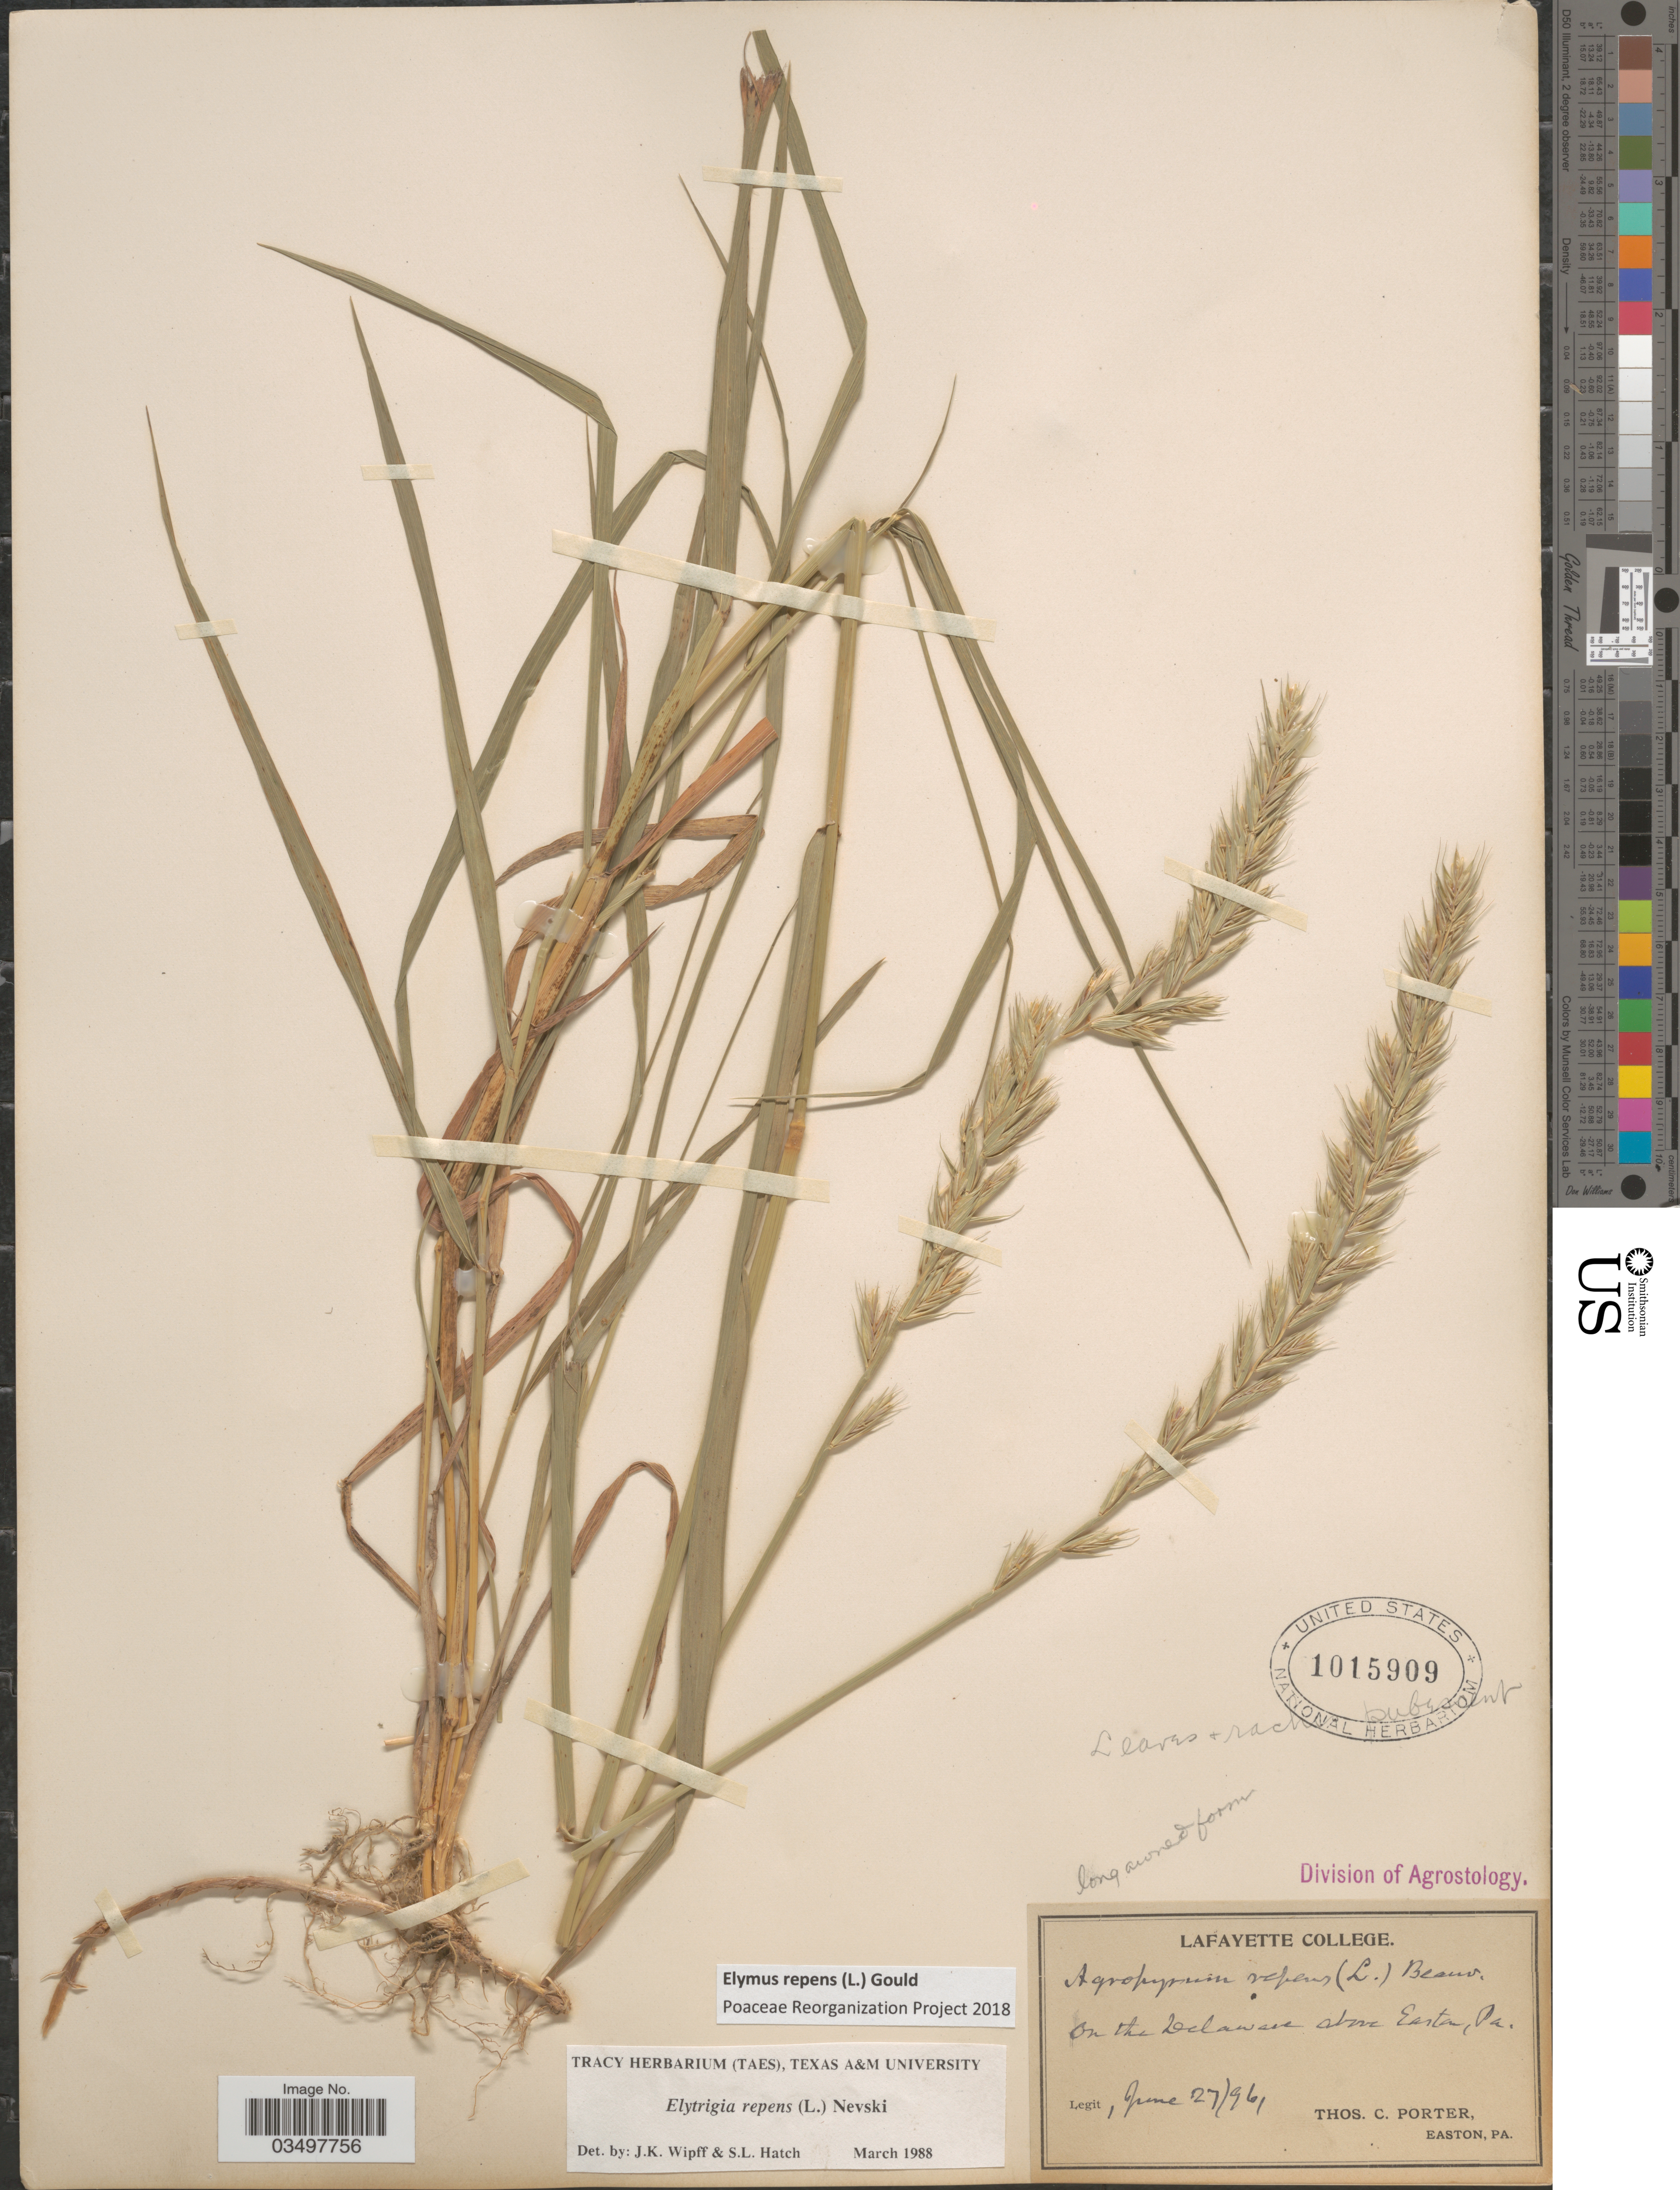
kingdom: Plantae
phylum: Tracheophyta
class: Liliopsida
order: Poales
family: Poaceae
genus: Elymus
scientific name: Elymus repens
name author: (L.) Gould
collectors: T. Porter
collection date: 1961-06-27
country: United States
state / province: Pennsylvania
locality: On the Delaware above Easton.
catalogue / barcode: US 1015909